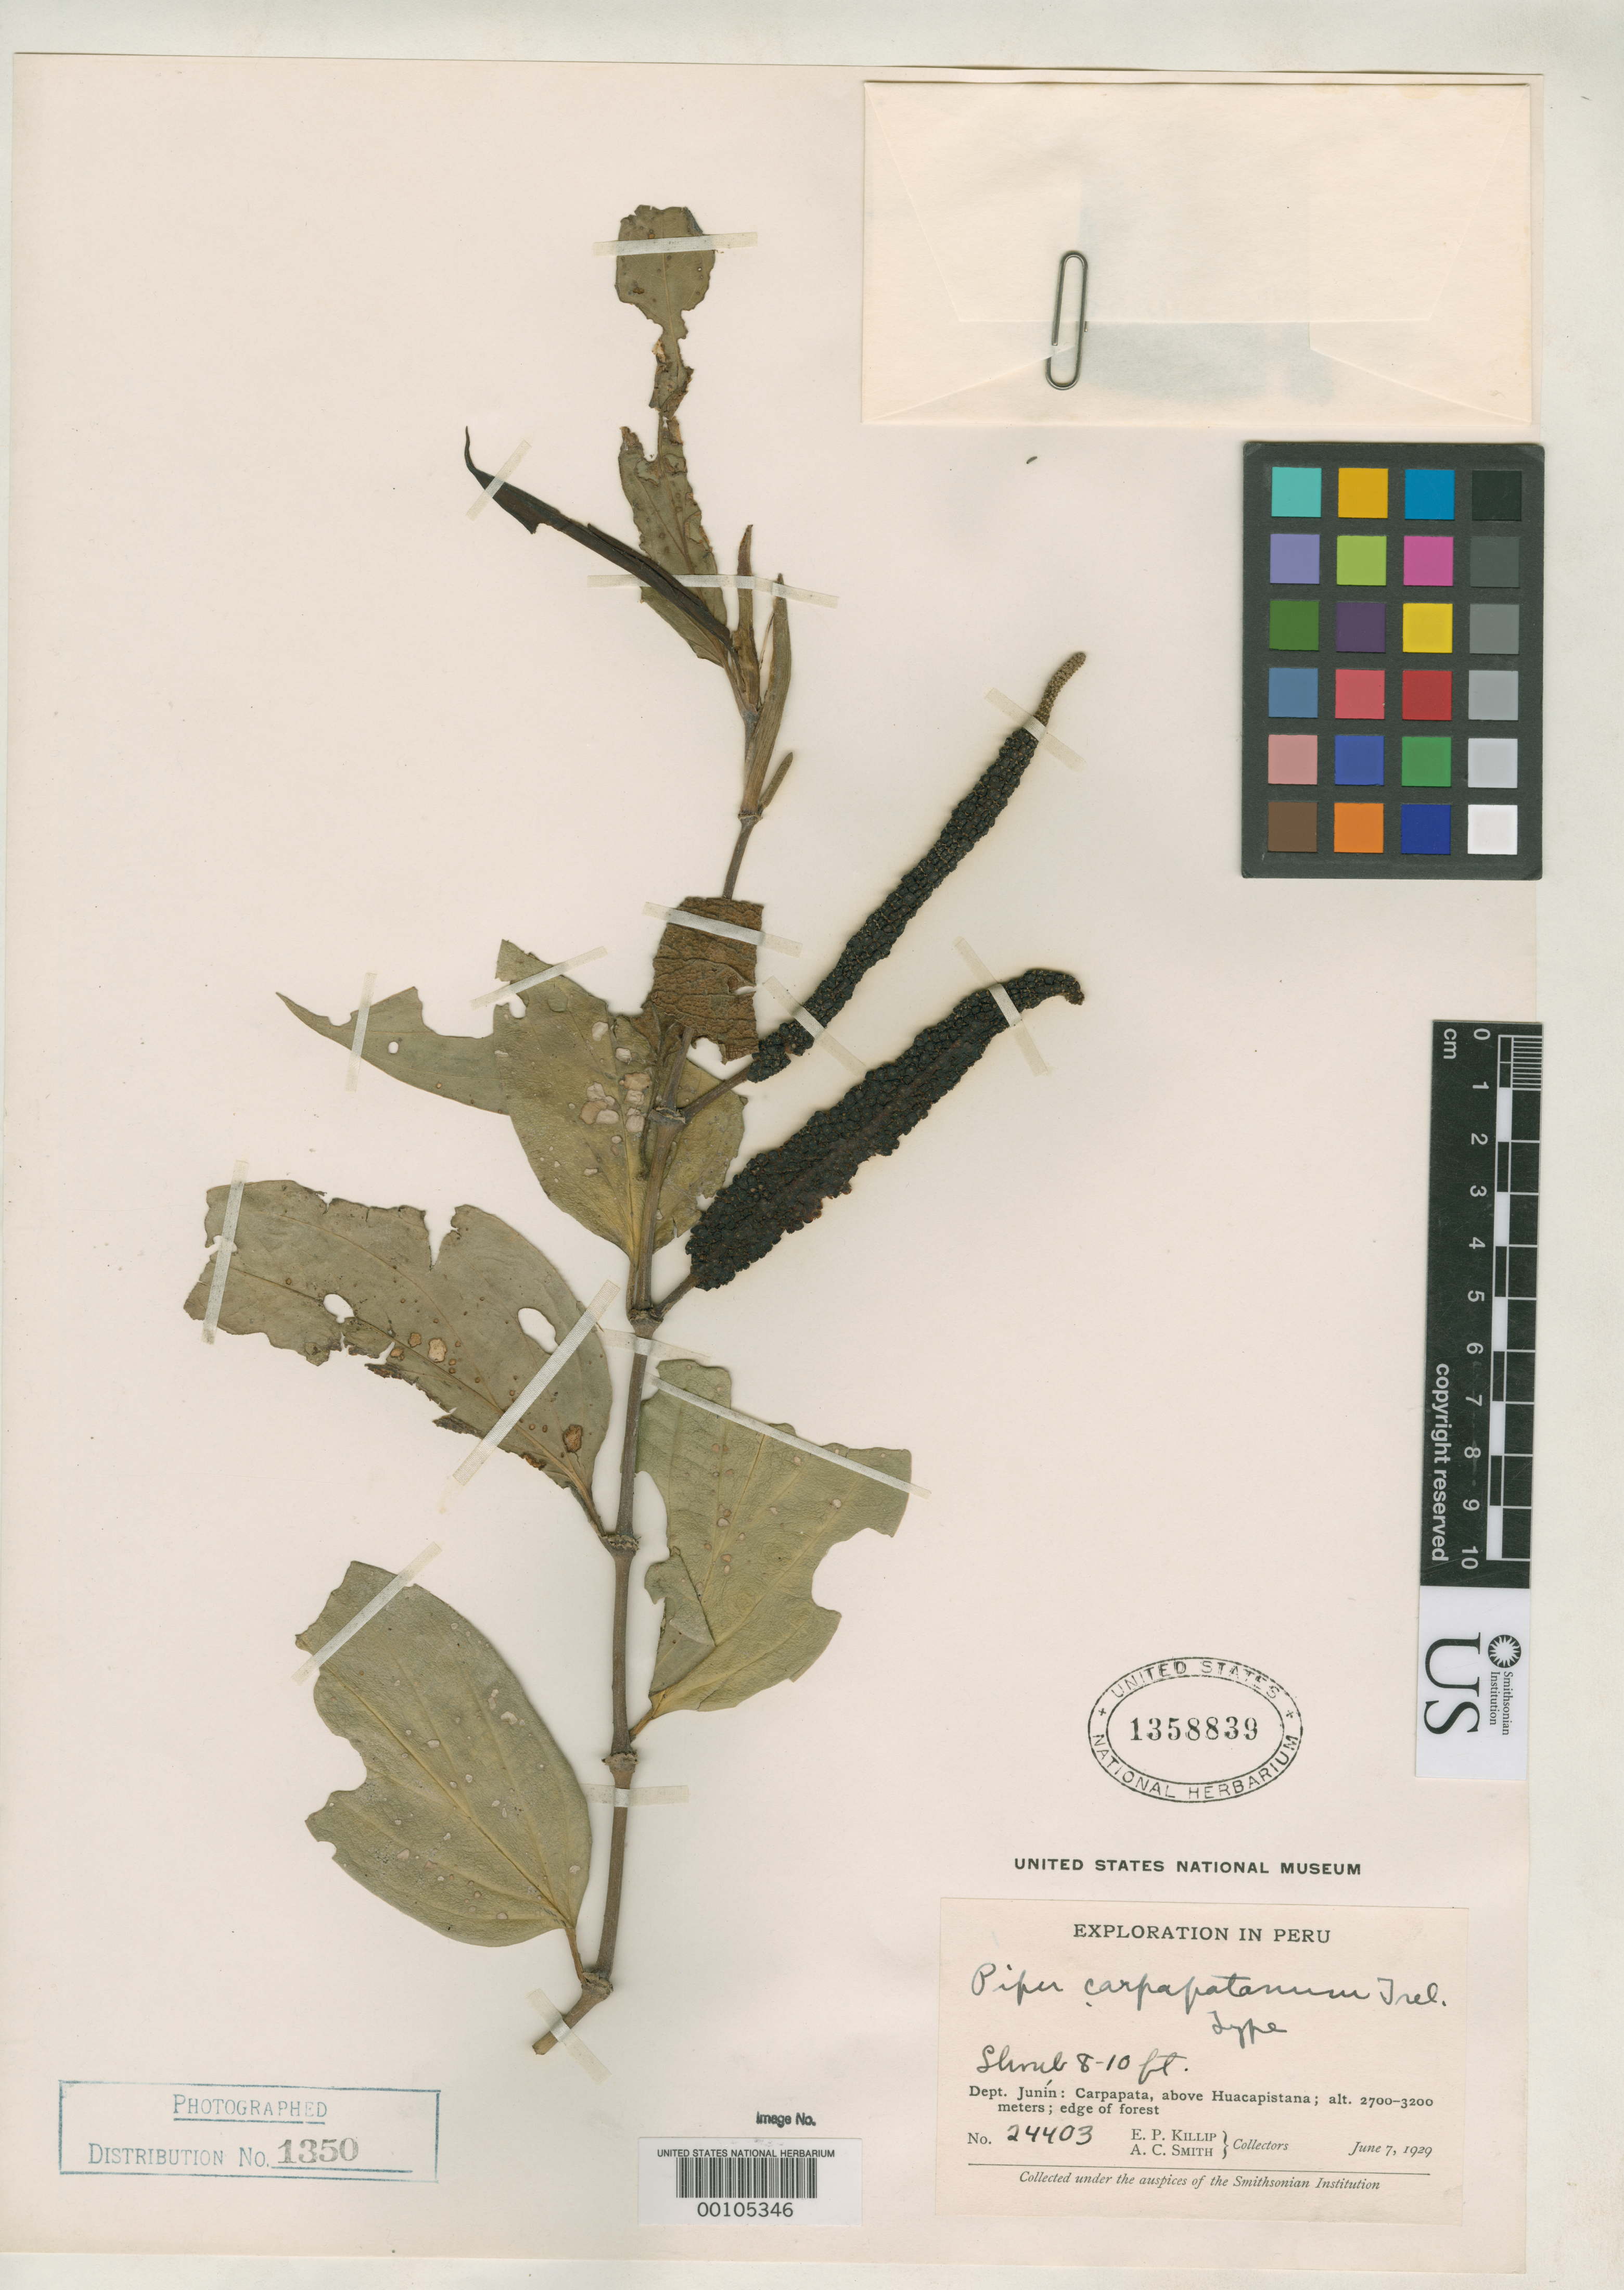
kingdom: Plantae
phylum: Tracheophyta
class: Magnoliopsida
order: Piperales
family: Piperaceae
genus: Piper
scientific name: Piper carpapatanum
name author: Trel. in J.F. Macbr.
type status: Holotype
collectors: E. P. Killip & A. C. Smith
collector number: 24403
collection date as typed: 07 Jun 1929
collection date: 1929-06-07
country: Peru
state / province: Junín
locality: Carpapata, above Huacapistana.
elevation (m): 2700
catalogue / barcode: US 1358839